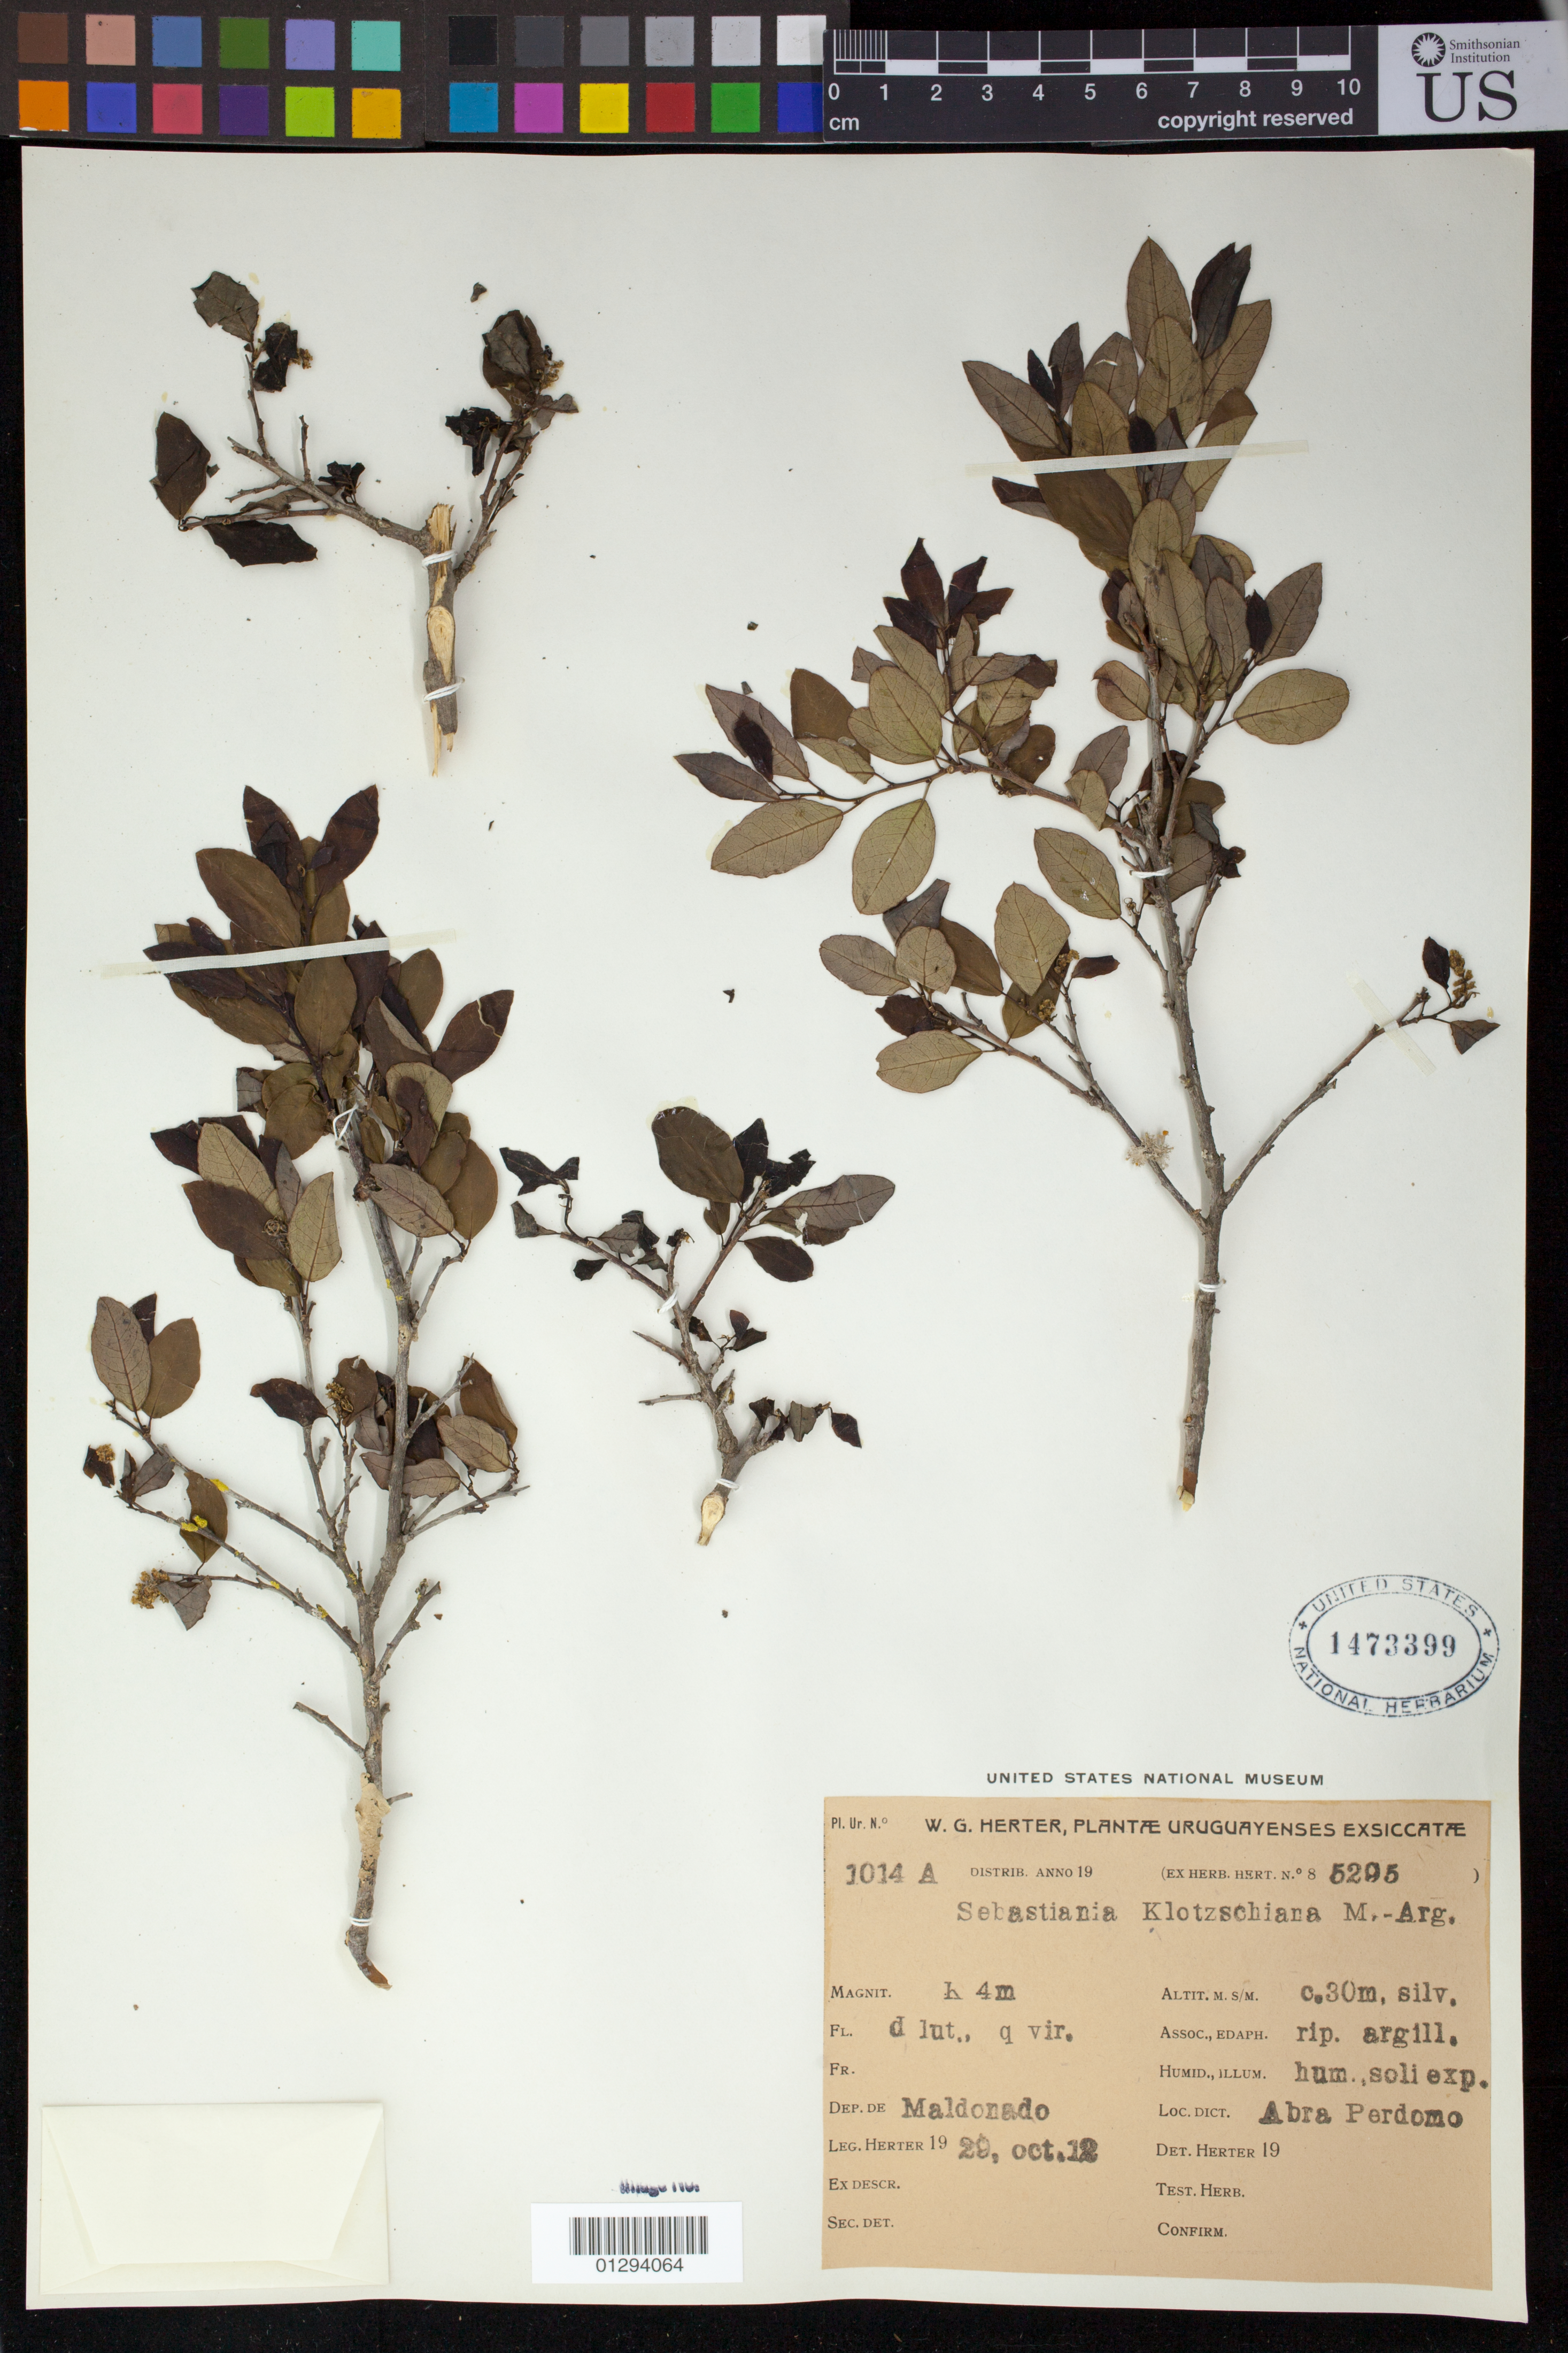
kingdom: Plantae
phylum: Tracheophyta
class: Magnoliopsida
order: Malpighiales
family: Euphorbiaceae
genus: Sebastiania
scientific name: Sebastiania commersoniana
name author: (Baill.) L.B. Sm. & Downs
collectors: W. G. Herter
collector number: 1014A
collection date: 1912-10-29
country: Uruguay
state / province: Maldonado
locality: Abra Perdomo.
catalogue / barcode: US 1473399